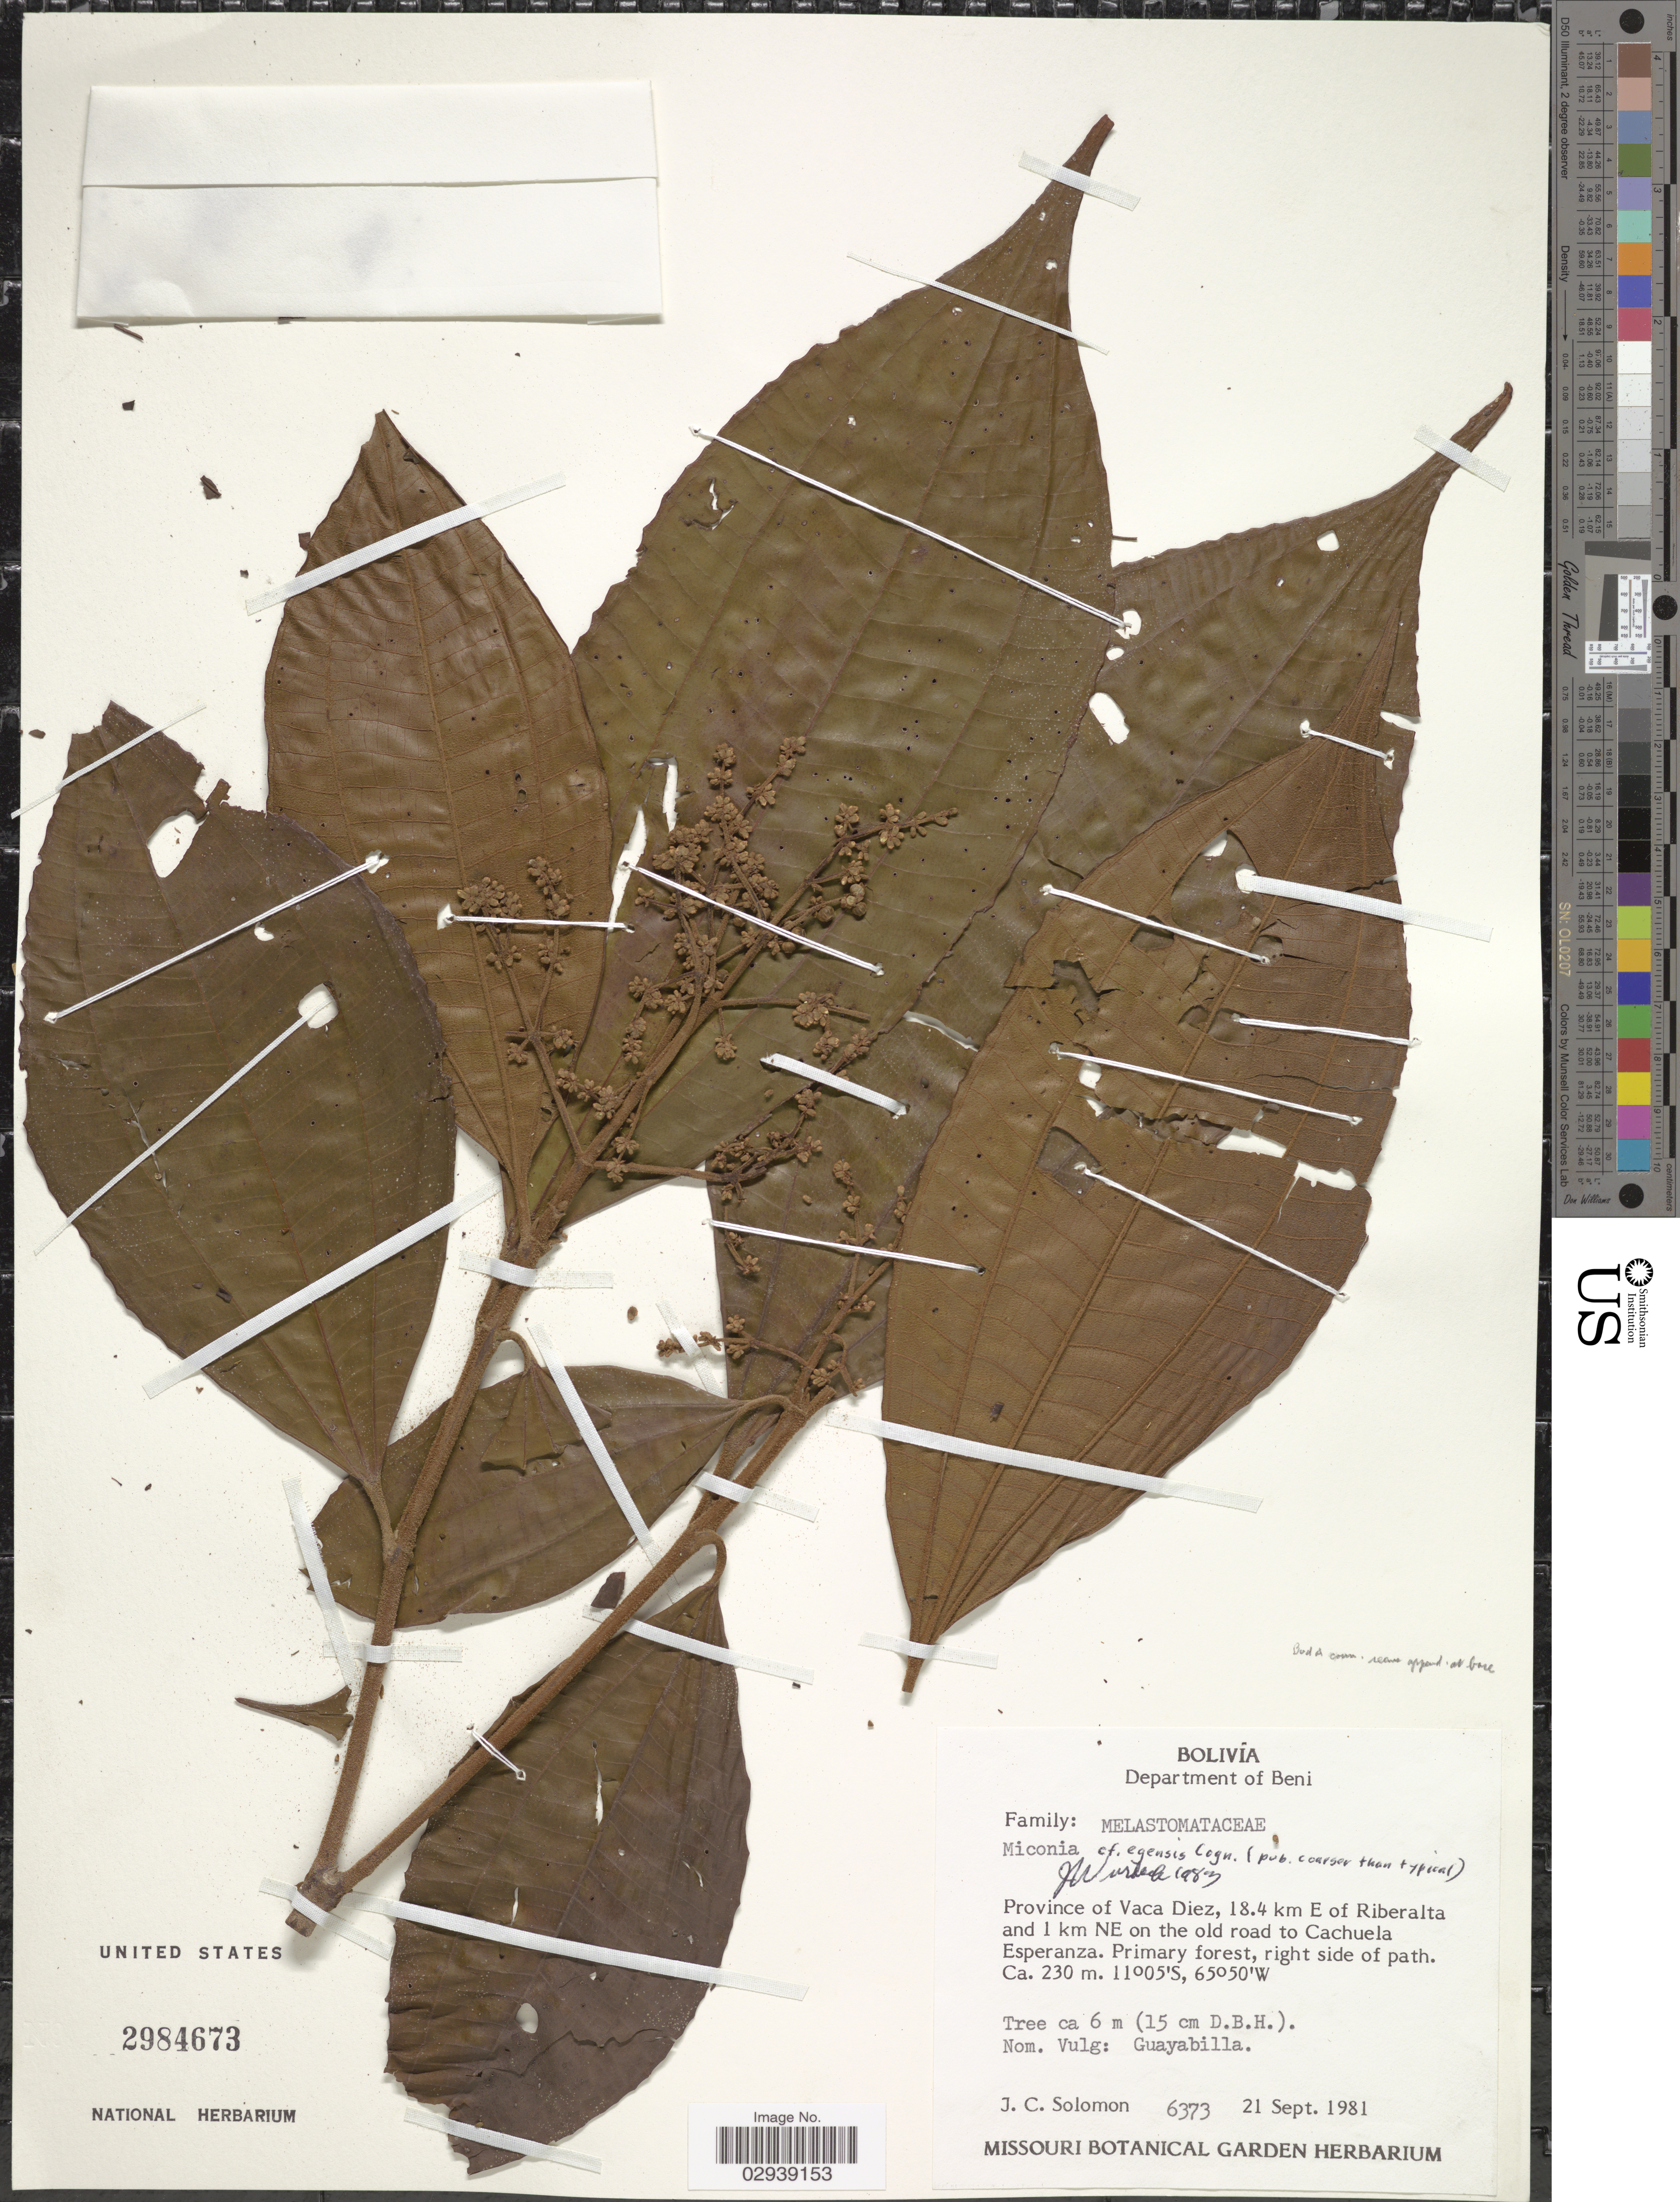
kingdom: Plantae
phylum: Tracheophyta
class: Magnoliopsida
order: Myrtales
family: Melastomataceae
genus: Miconia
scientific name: Miconia egensis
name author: Cogn.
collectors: J. C. Solomon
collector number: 6373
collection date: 1981-09-21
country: Bolivia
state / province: Beni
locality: Department of Beni. Province of Vaca Diez, 18.4 km E of Riberalta and 1 km NE on the old road to Cachuela Esperanza.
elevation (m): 230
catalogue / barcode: US 2984673